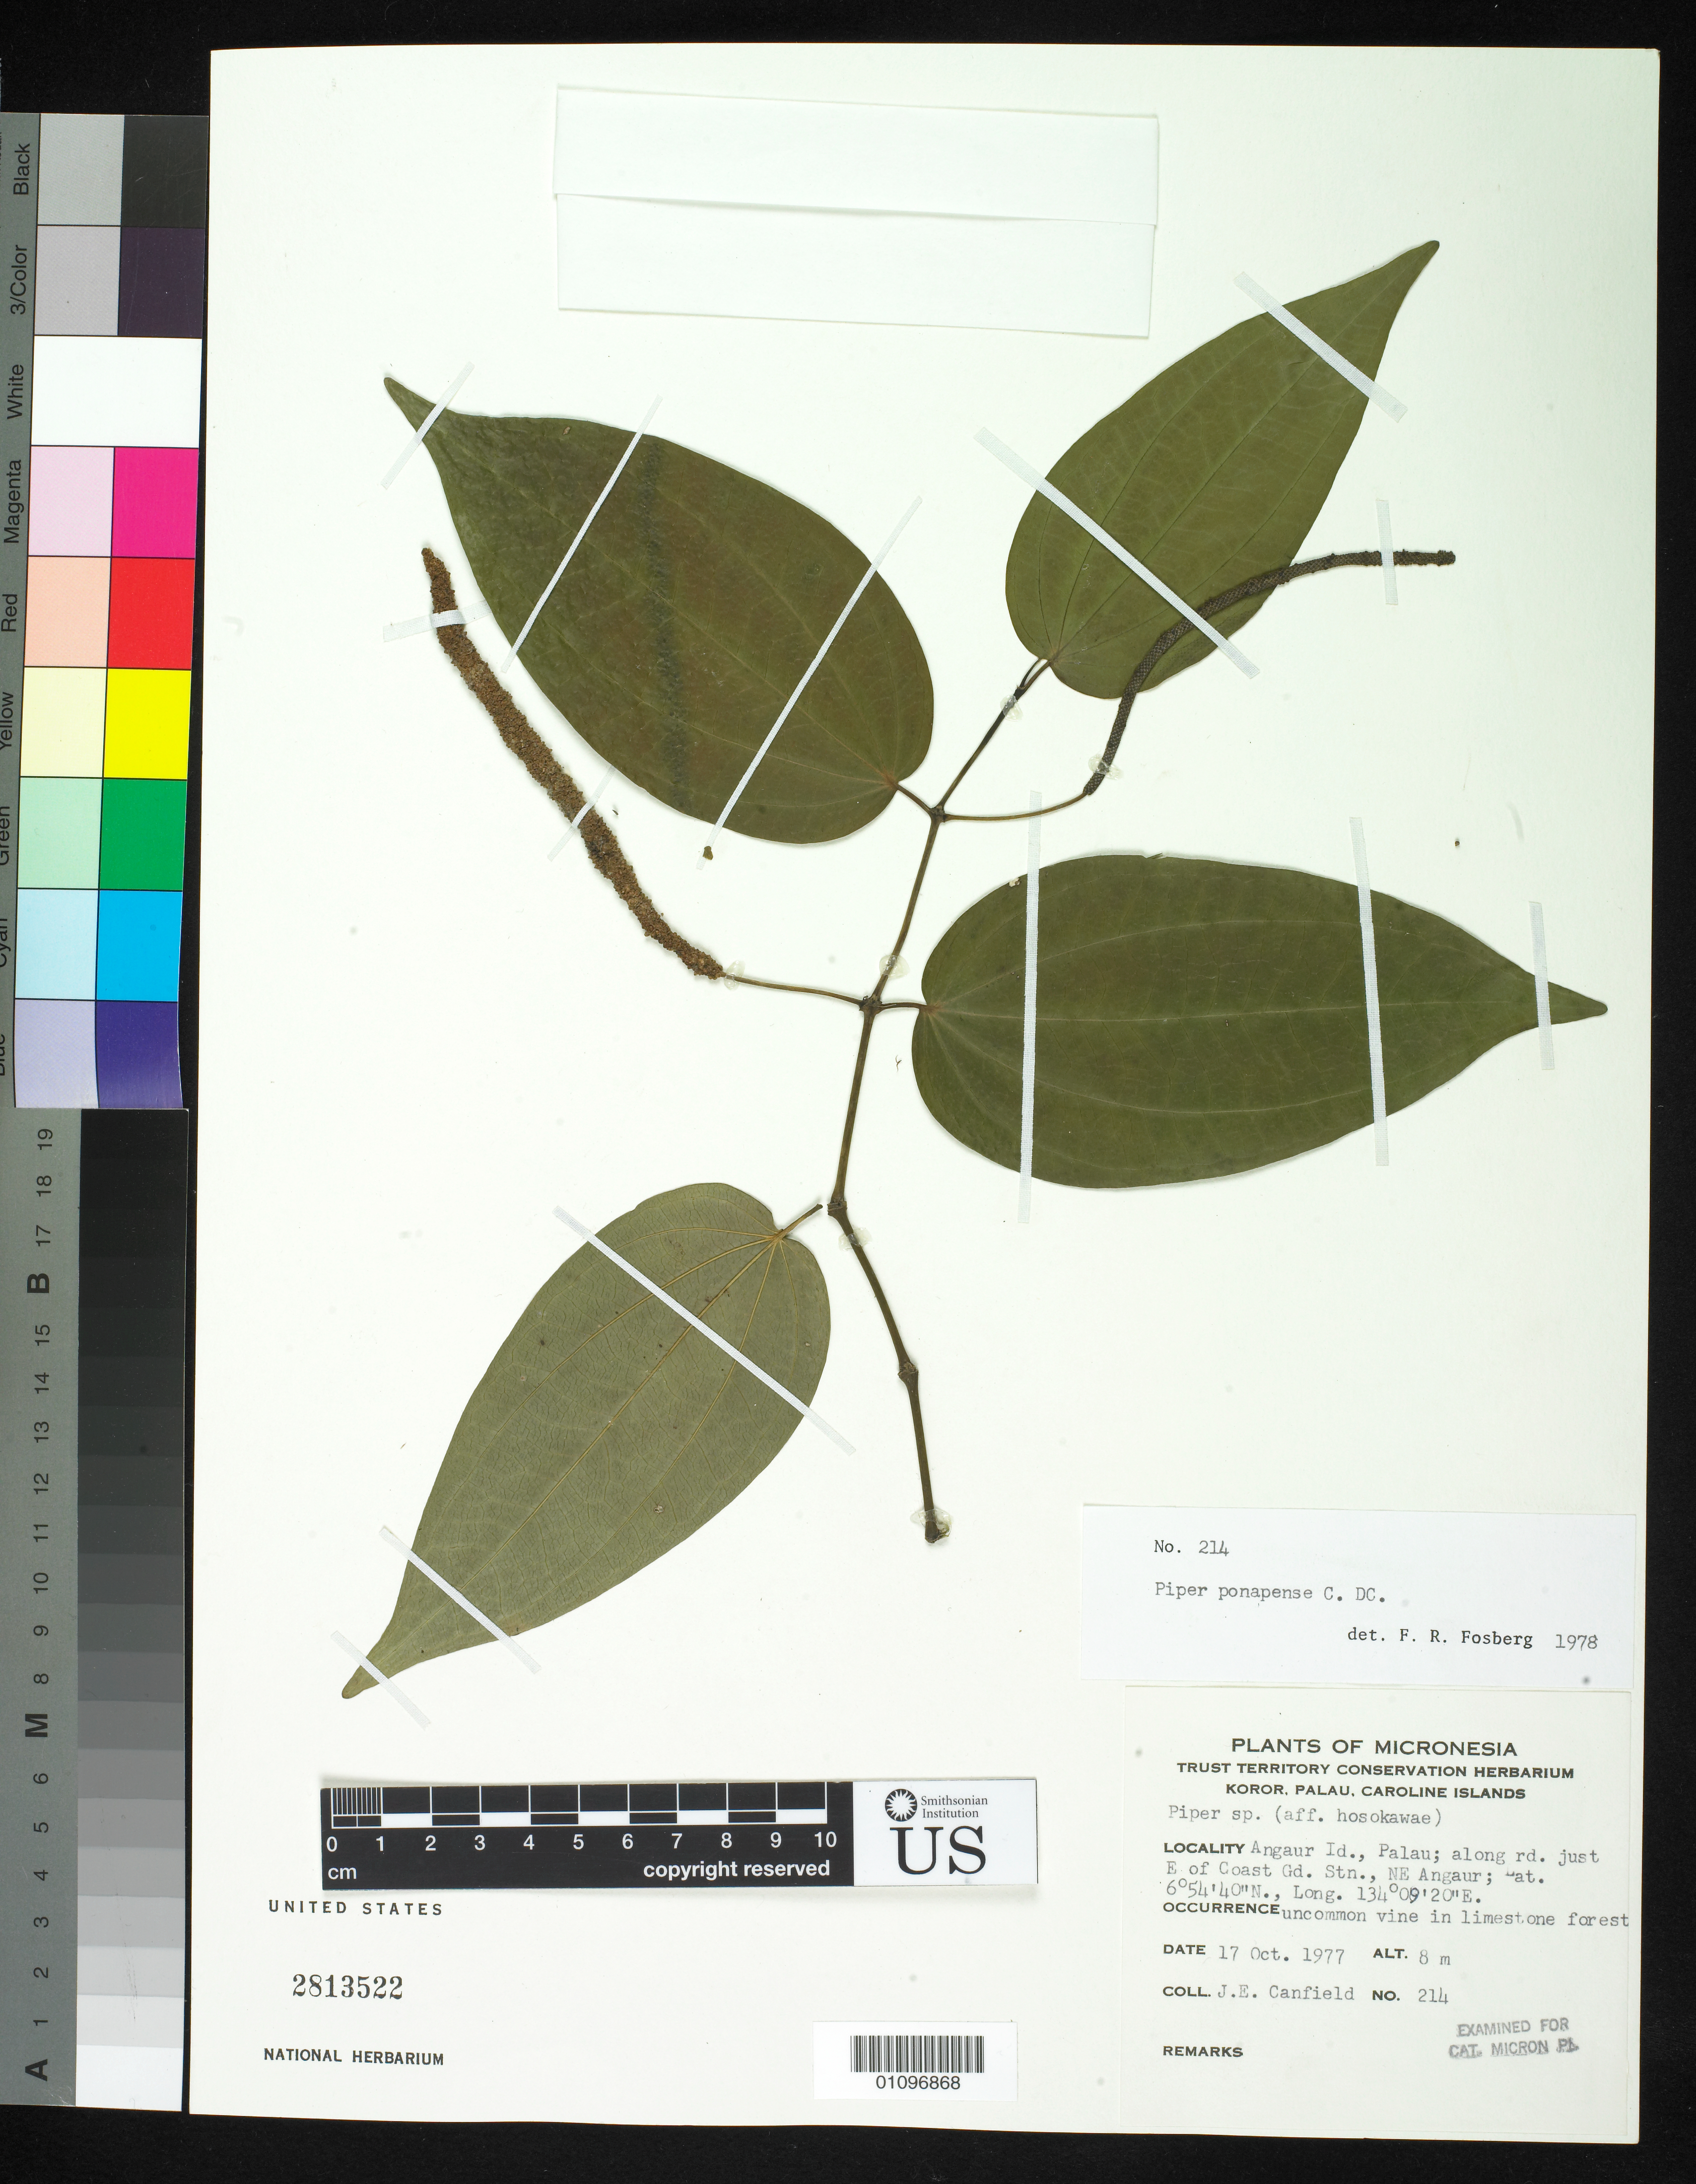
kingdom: Plantae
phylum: Tracheophyta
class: Magnoliopsida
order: Piperales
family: Piperaceae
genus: Piper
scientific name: Piper ponapense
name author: C. DC.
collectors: J. E. Canfield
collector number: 214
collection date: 1977-10-17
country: Palau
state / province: Angaur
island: Ngeaur [Angaur]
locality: Along rd. just E of Coast Gd. Stn., NE Angaur;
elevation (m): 8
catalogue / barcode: US 2813522